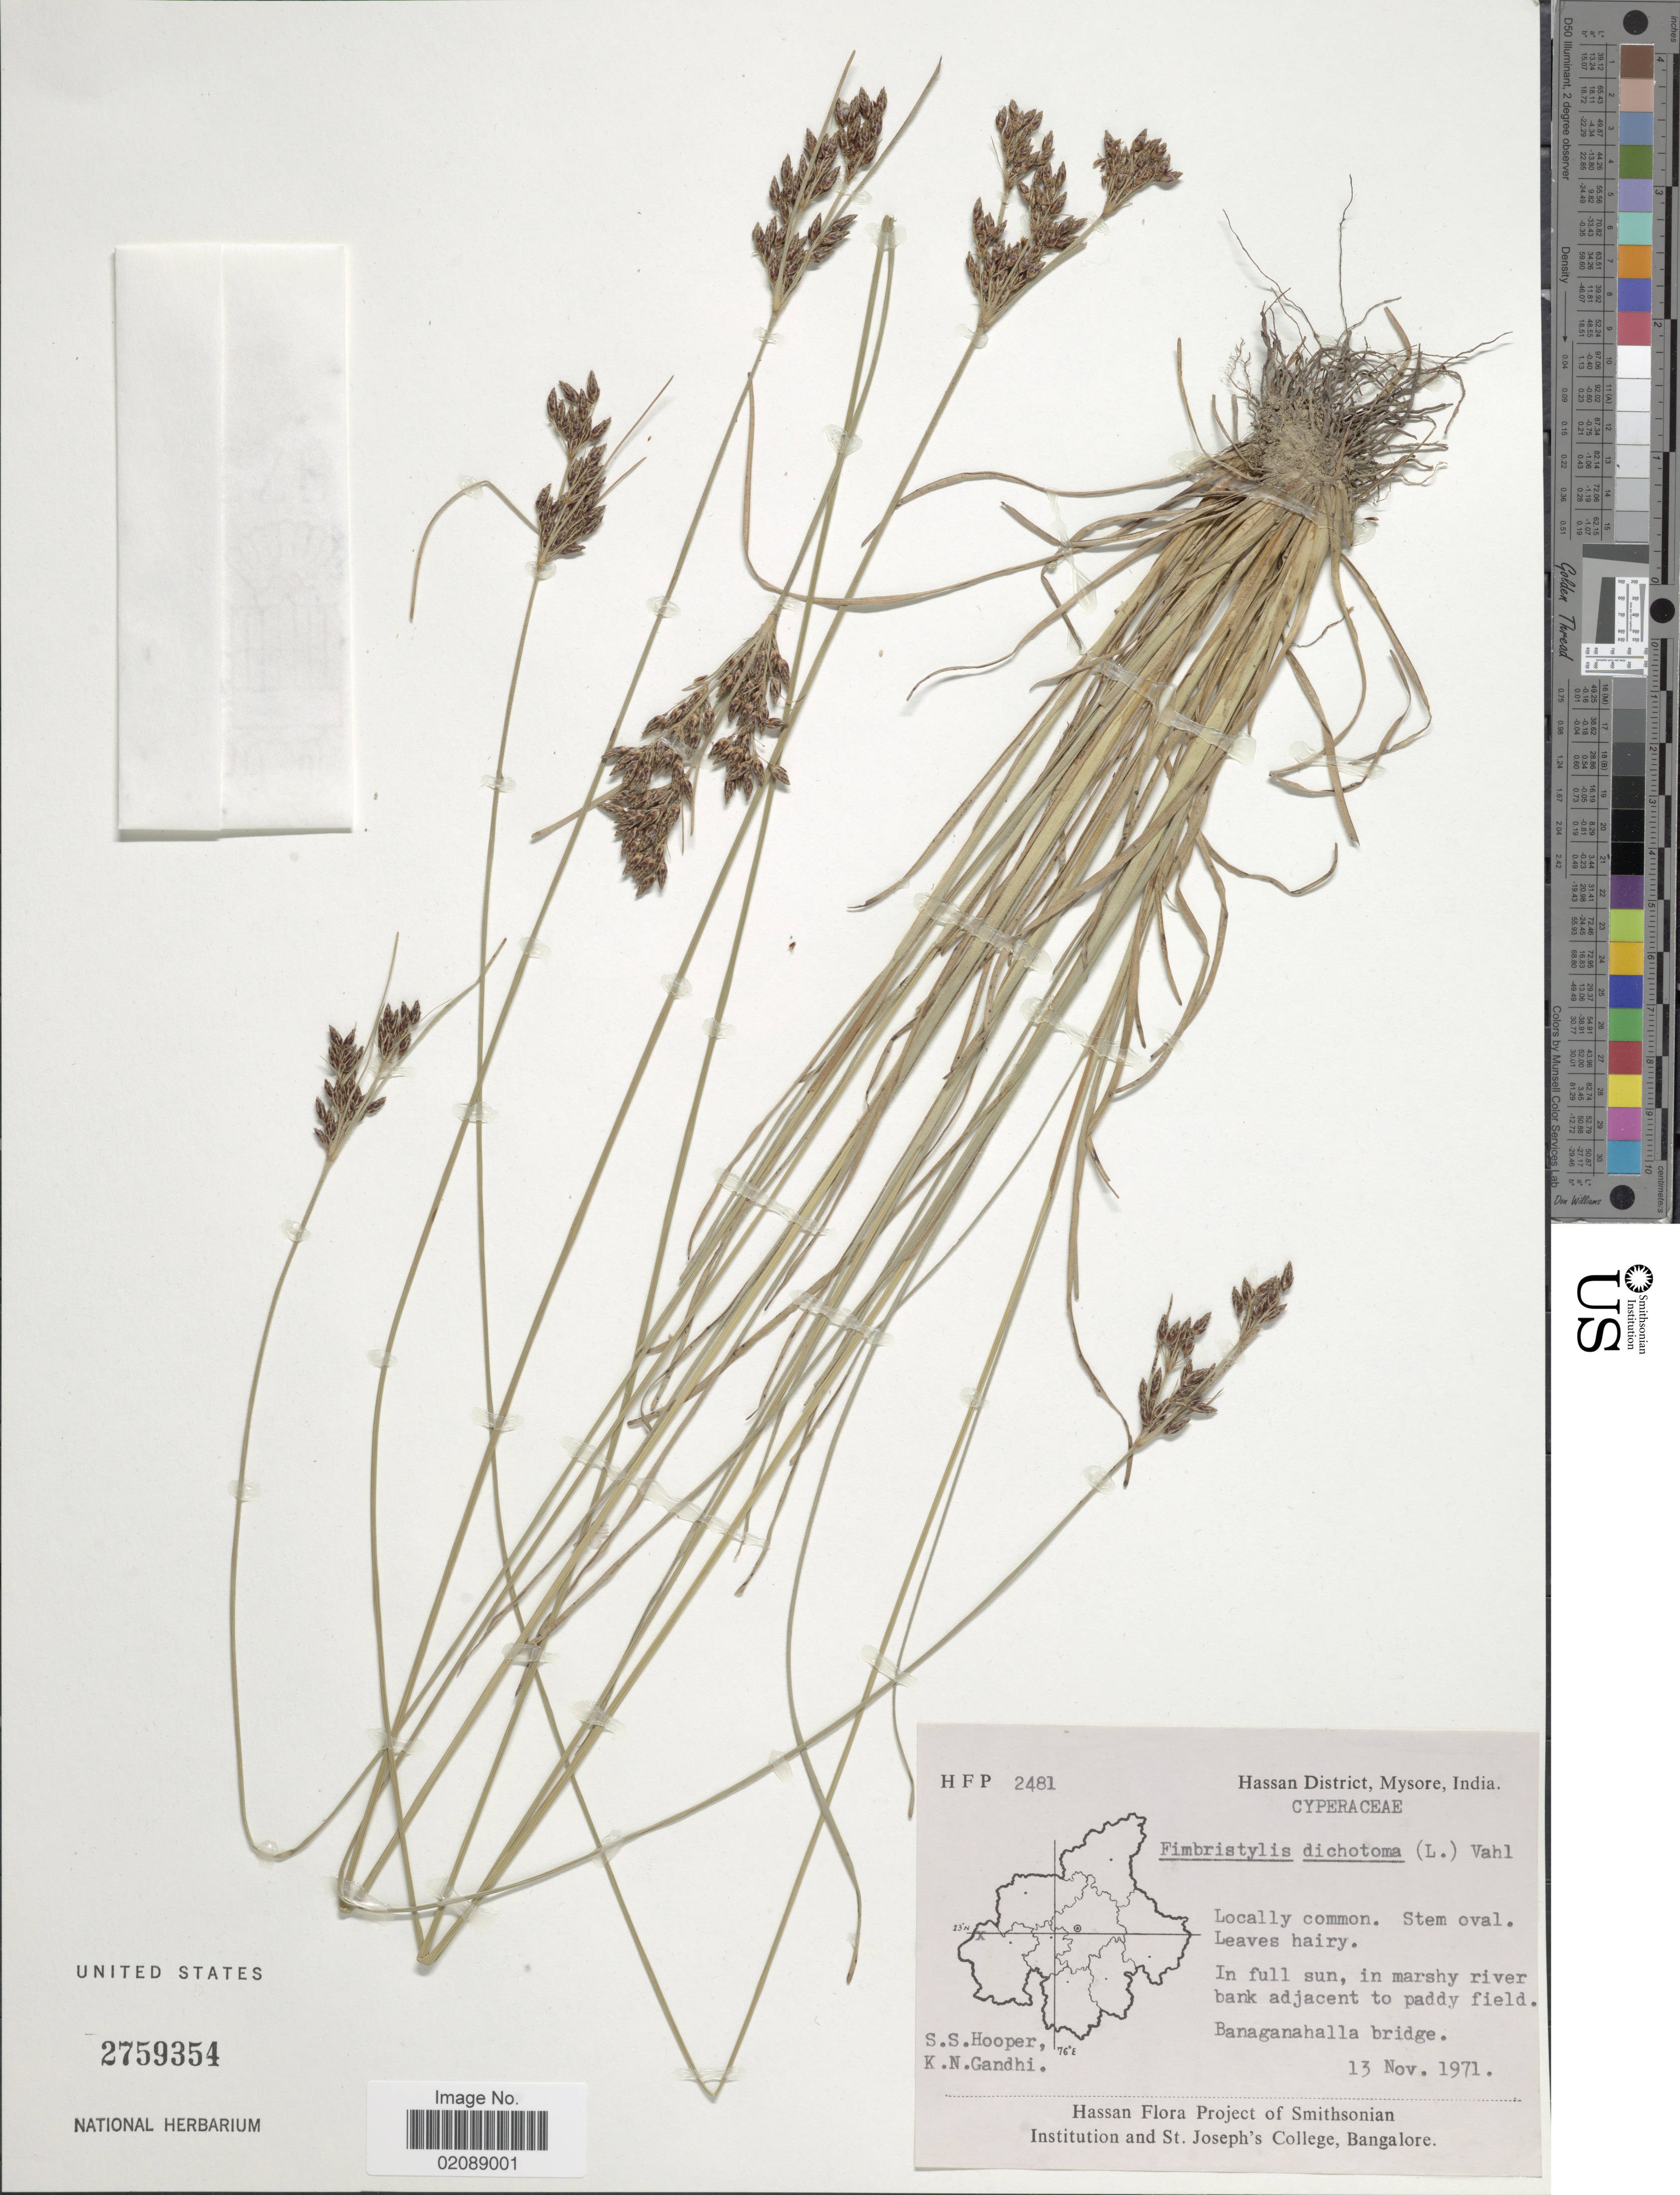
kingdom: Plantae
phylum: Tracheophyta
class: Liliopsida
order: Poales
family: Cyperaceae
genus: Fimbristylis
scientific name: Fimbristylis dichotoma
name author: (L.) Vahl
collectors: S. S. Hooper & K. N. Gandhi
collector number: H F P 2481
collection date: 1971-11-13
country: India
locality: Hassan District, Mysore, In full sun, in marshy river bank adjacent to paddy field. Banaganahalla bridge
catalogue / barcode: US 2759354